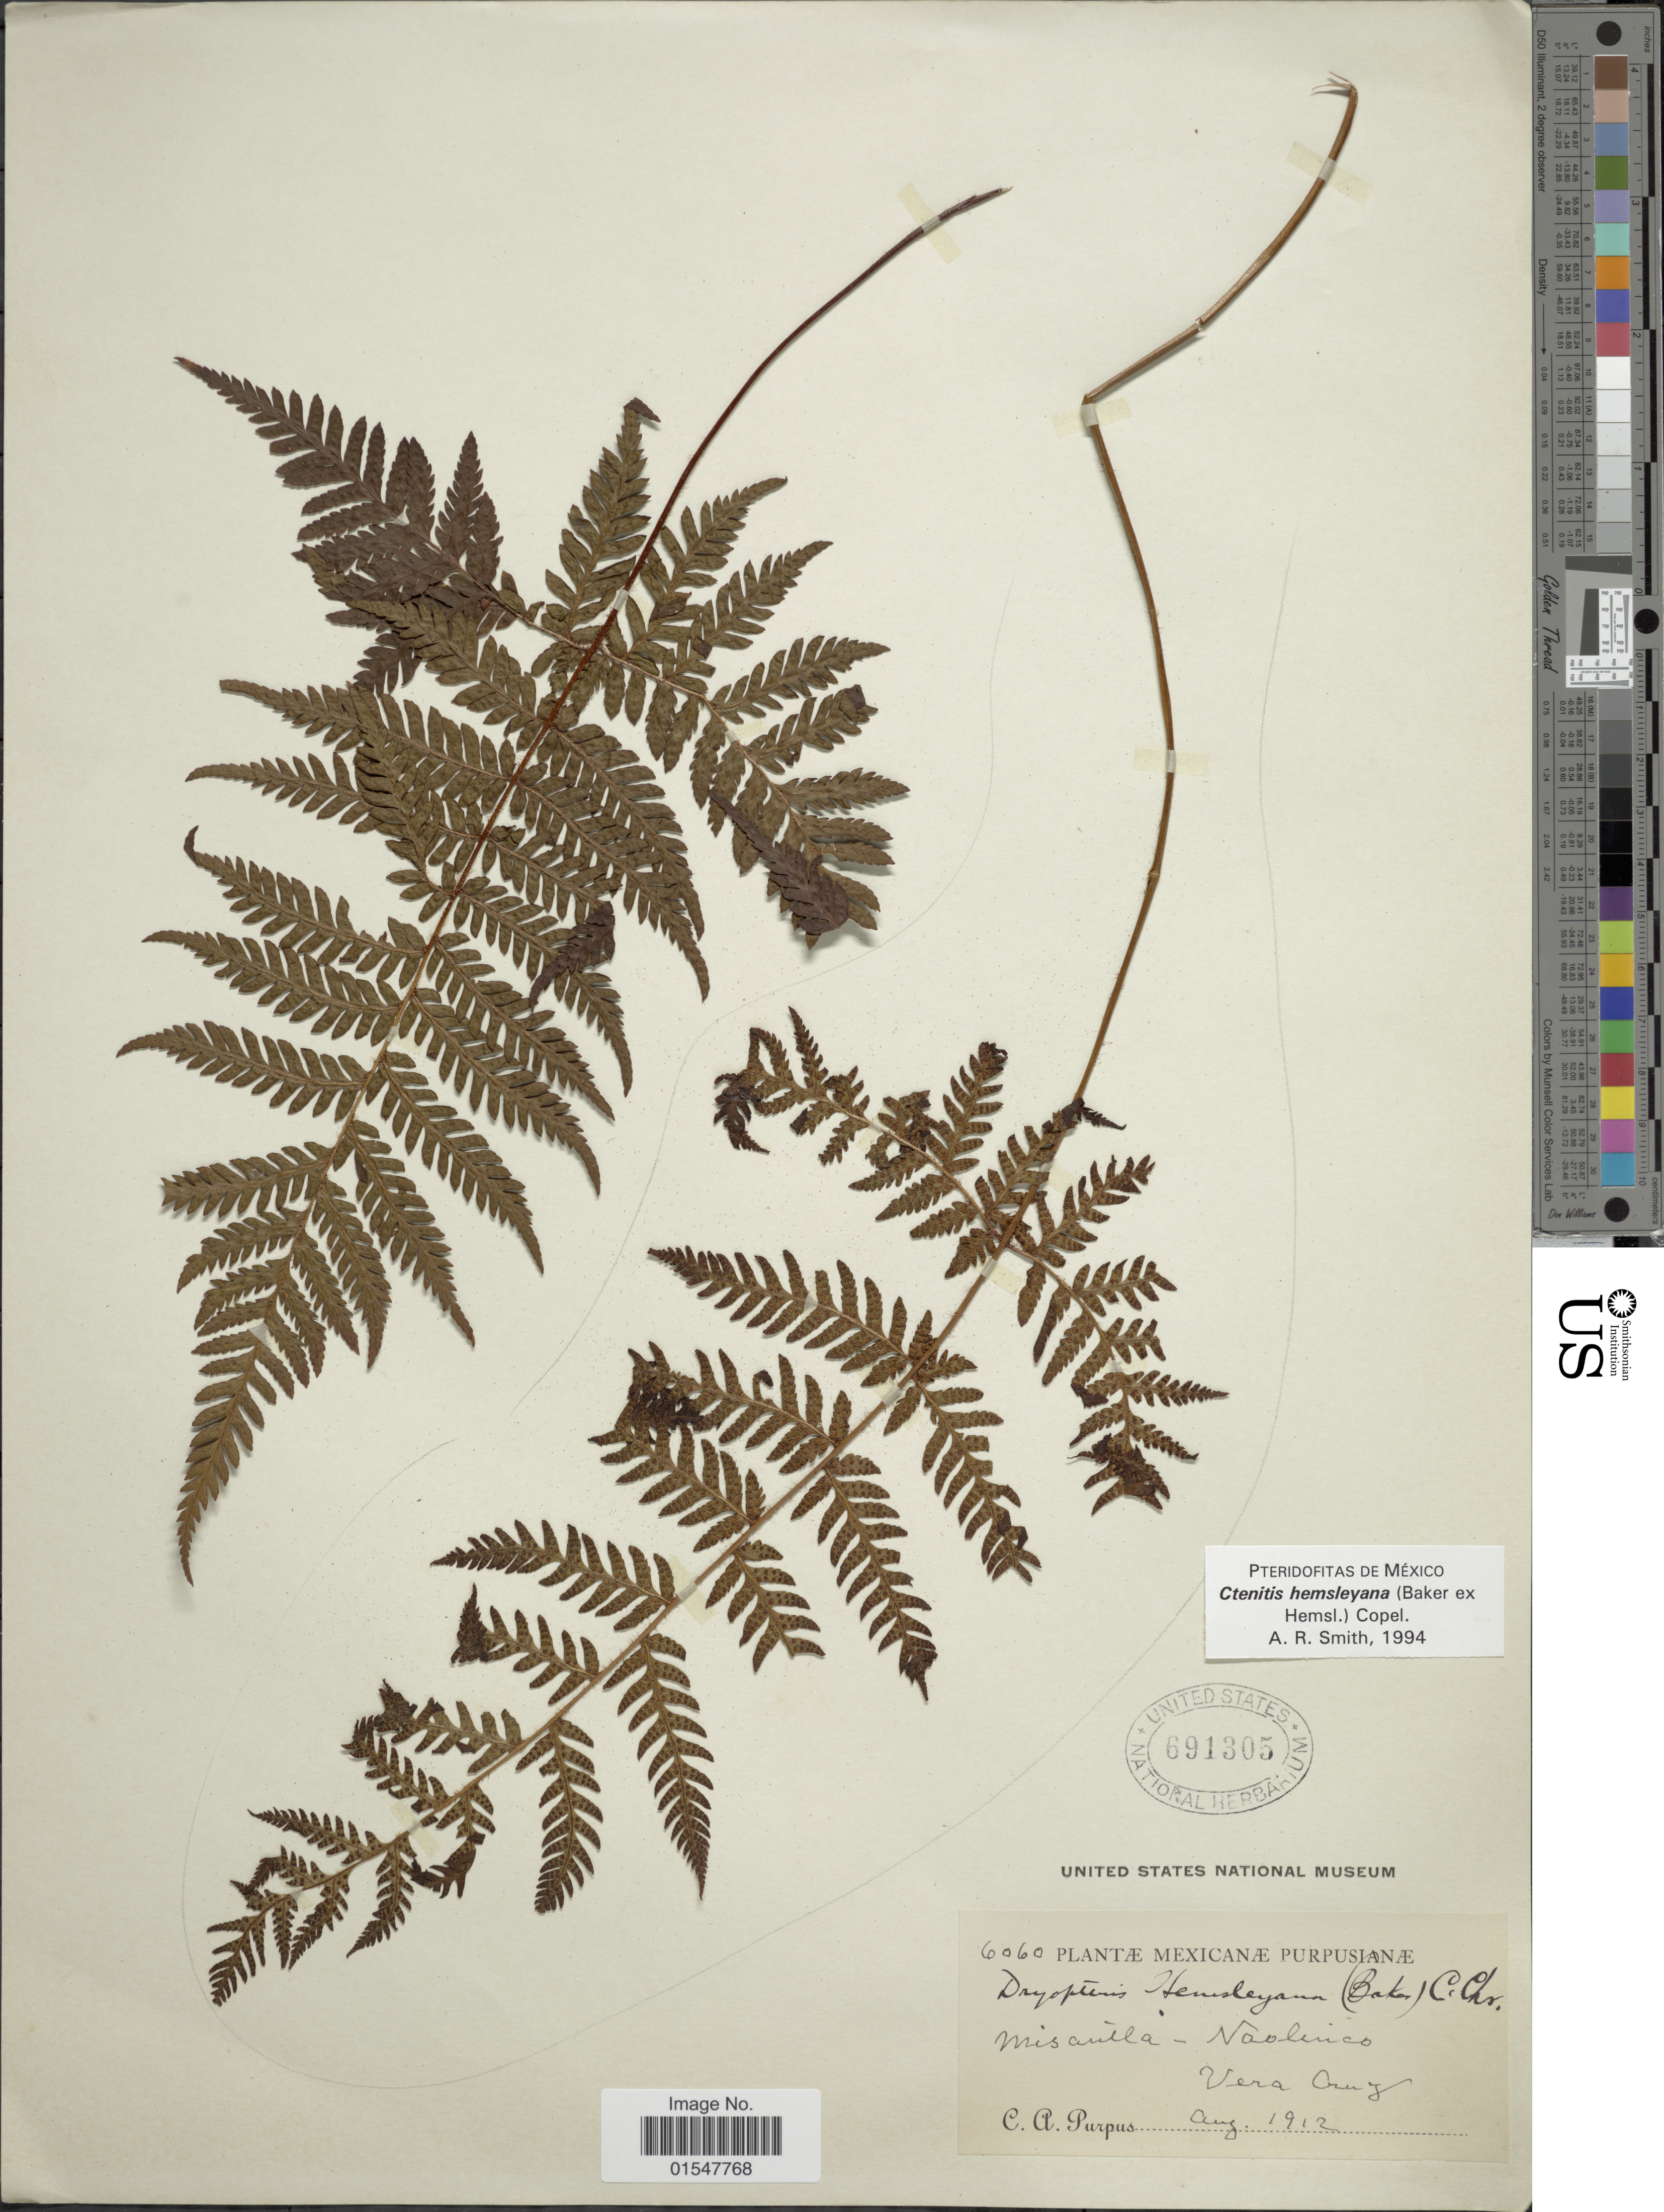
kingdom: Plantae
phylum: Tracheophyta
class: Polypodiopsida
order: Polypodiales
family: Dryopteridaceae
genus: Ctenitis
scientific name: Ctenitis hemsleyana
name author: (Baker ex Hemsl.) Copel.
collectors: C. A. Purpus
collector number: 6060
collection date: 1912-08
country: Mexico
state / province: Veracruz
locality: Mexicanae Purpusianae, Miscuila - Naolinco, Vera Cruz.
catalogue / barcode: US 691305